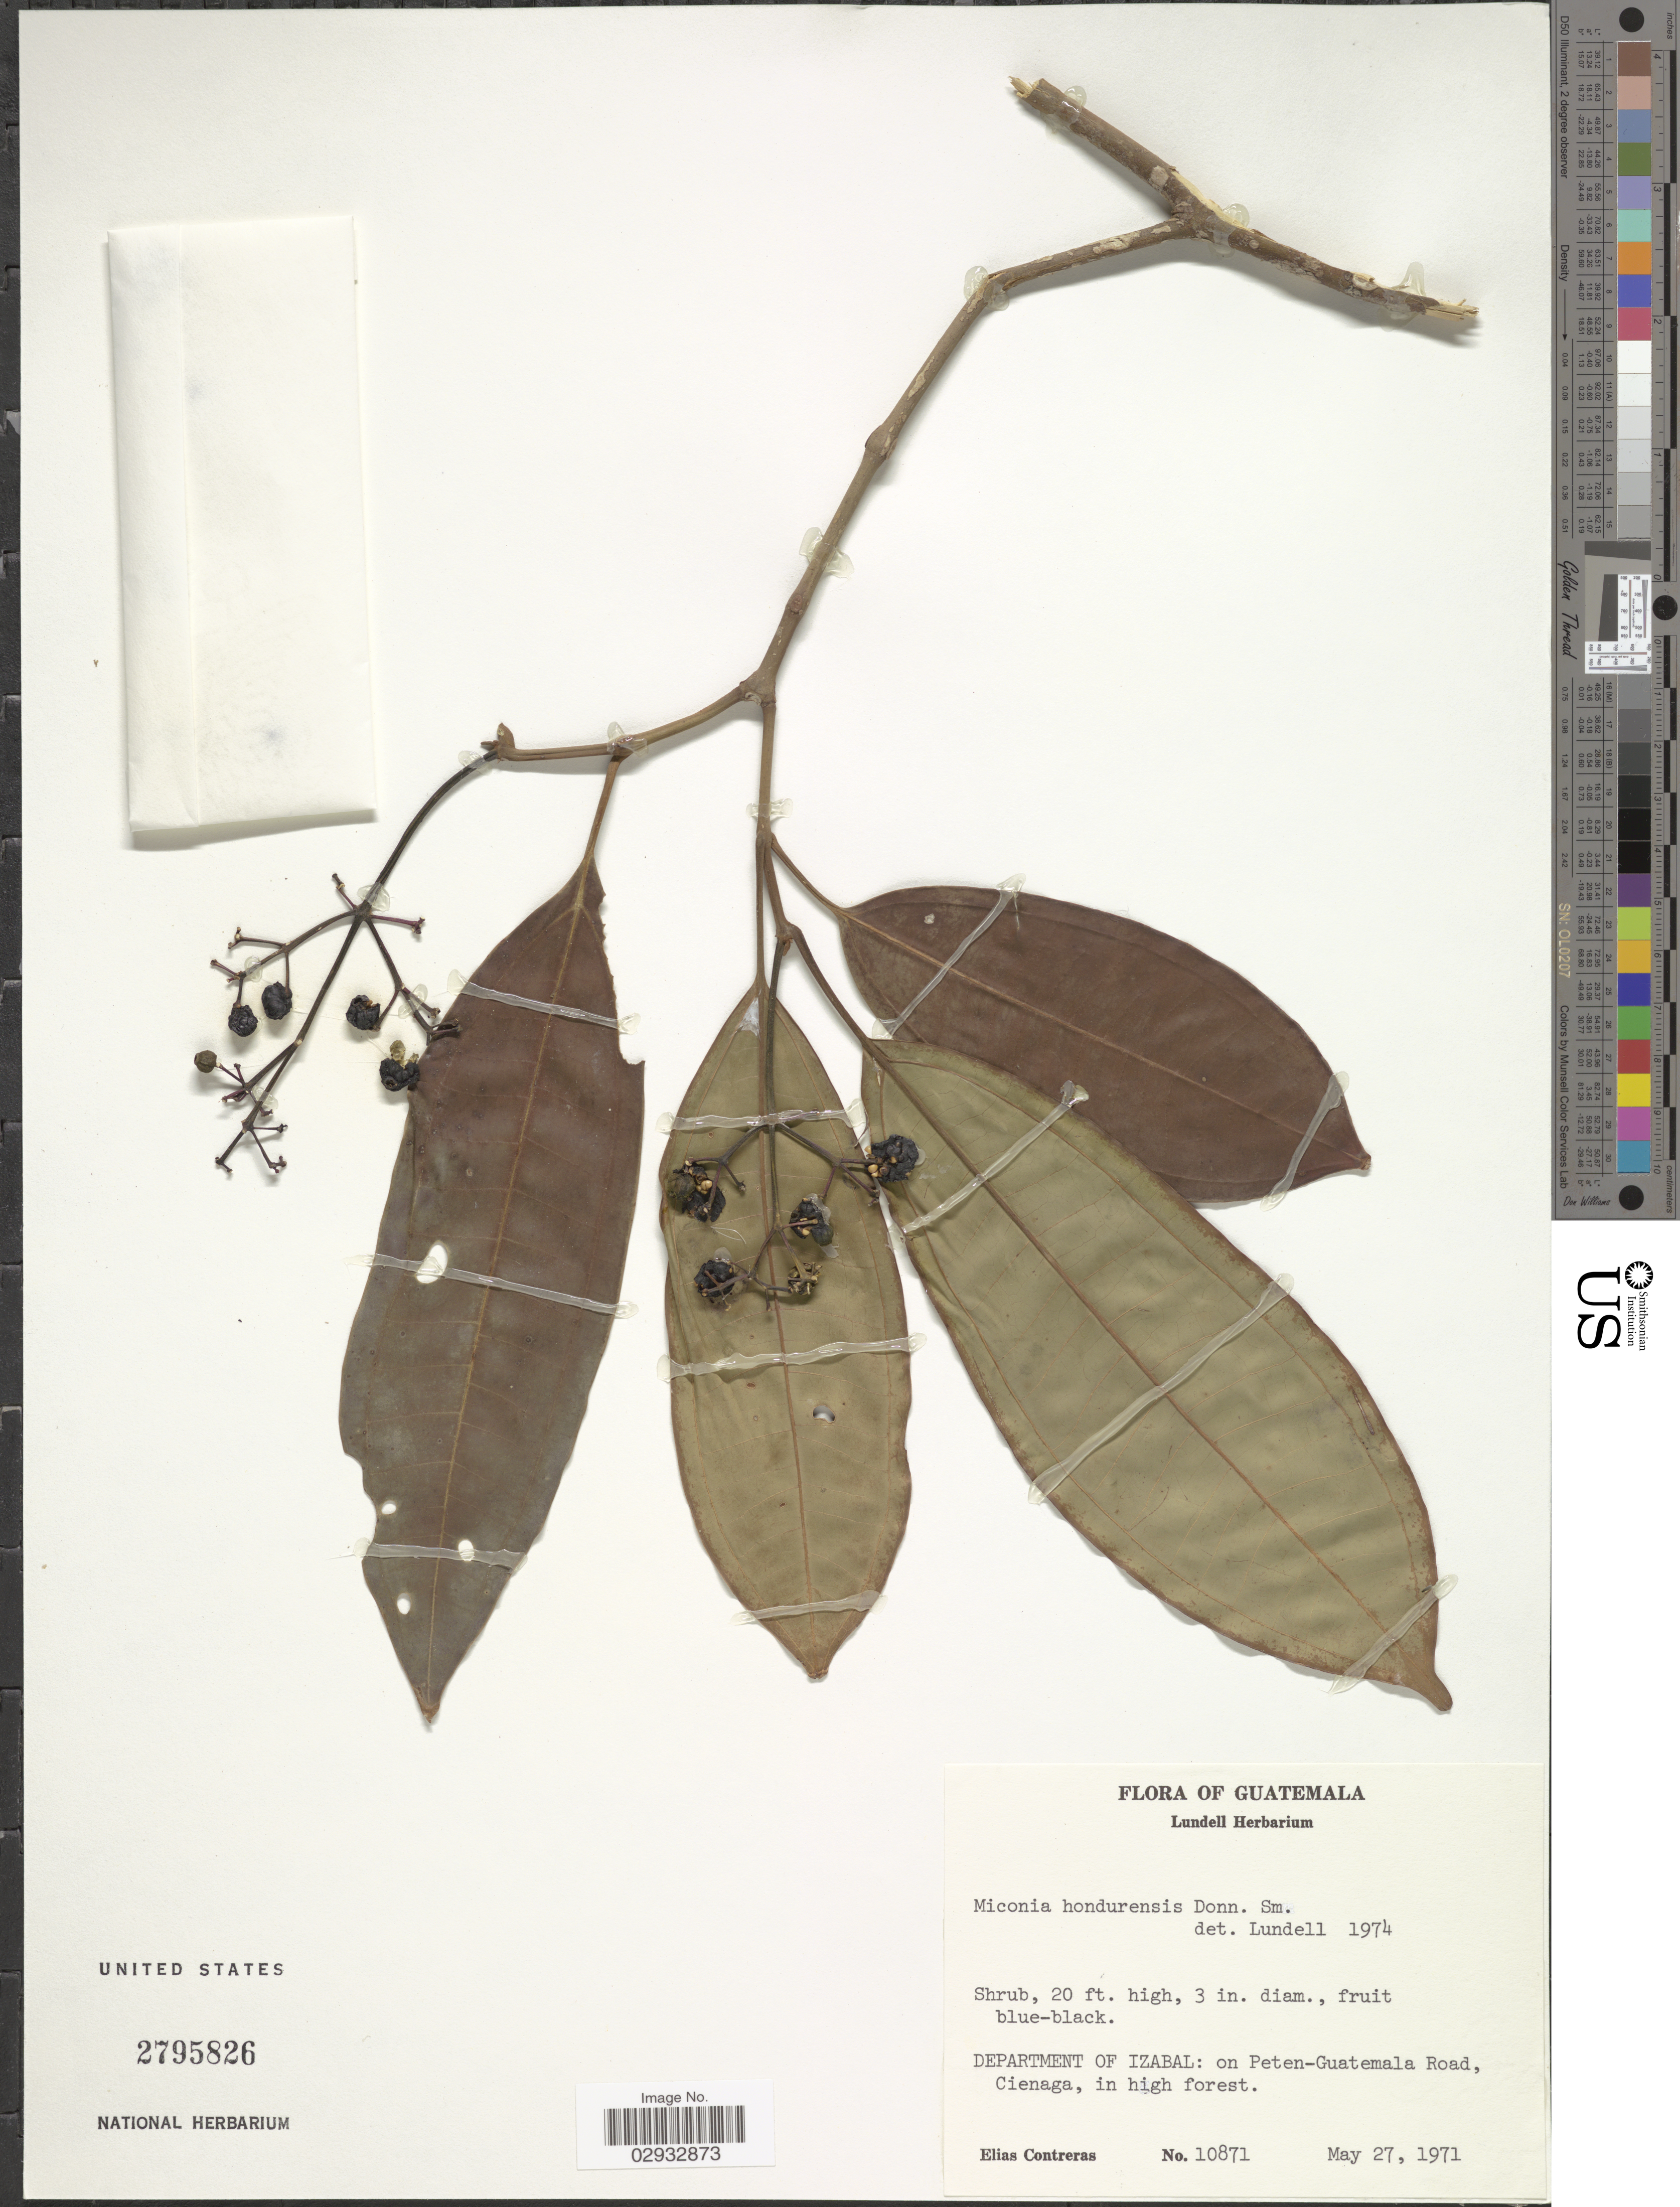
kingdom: Plantae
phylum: Tracheophyta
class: Magnoliopsida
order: Myrtales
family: Melastomataceae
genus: Miconia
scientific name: Miconia hondurensis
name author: Donn. Sm.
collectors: E. Contreras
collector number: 10871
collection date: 1971-05-27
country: Guatemala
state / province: Izabal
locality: Department of Izabal: on Peten-Guatemala Road, Cienaga, in high forest.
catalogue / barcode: US 2795826